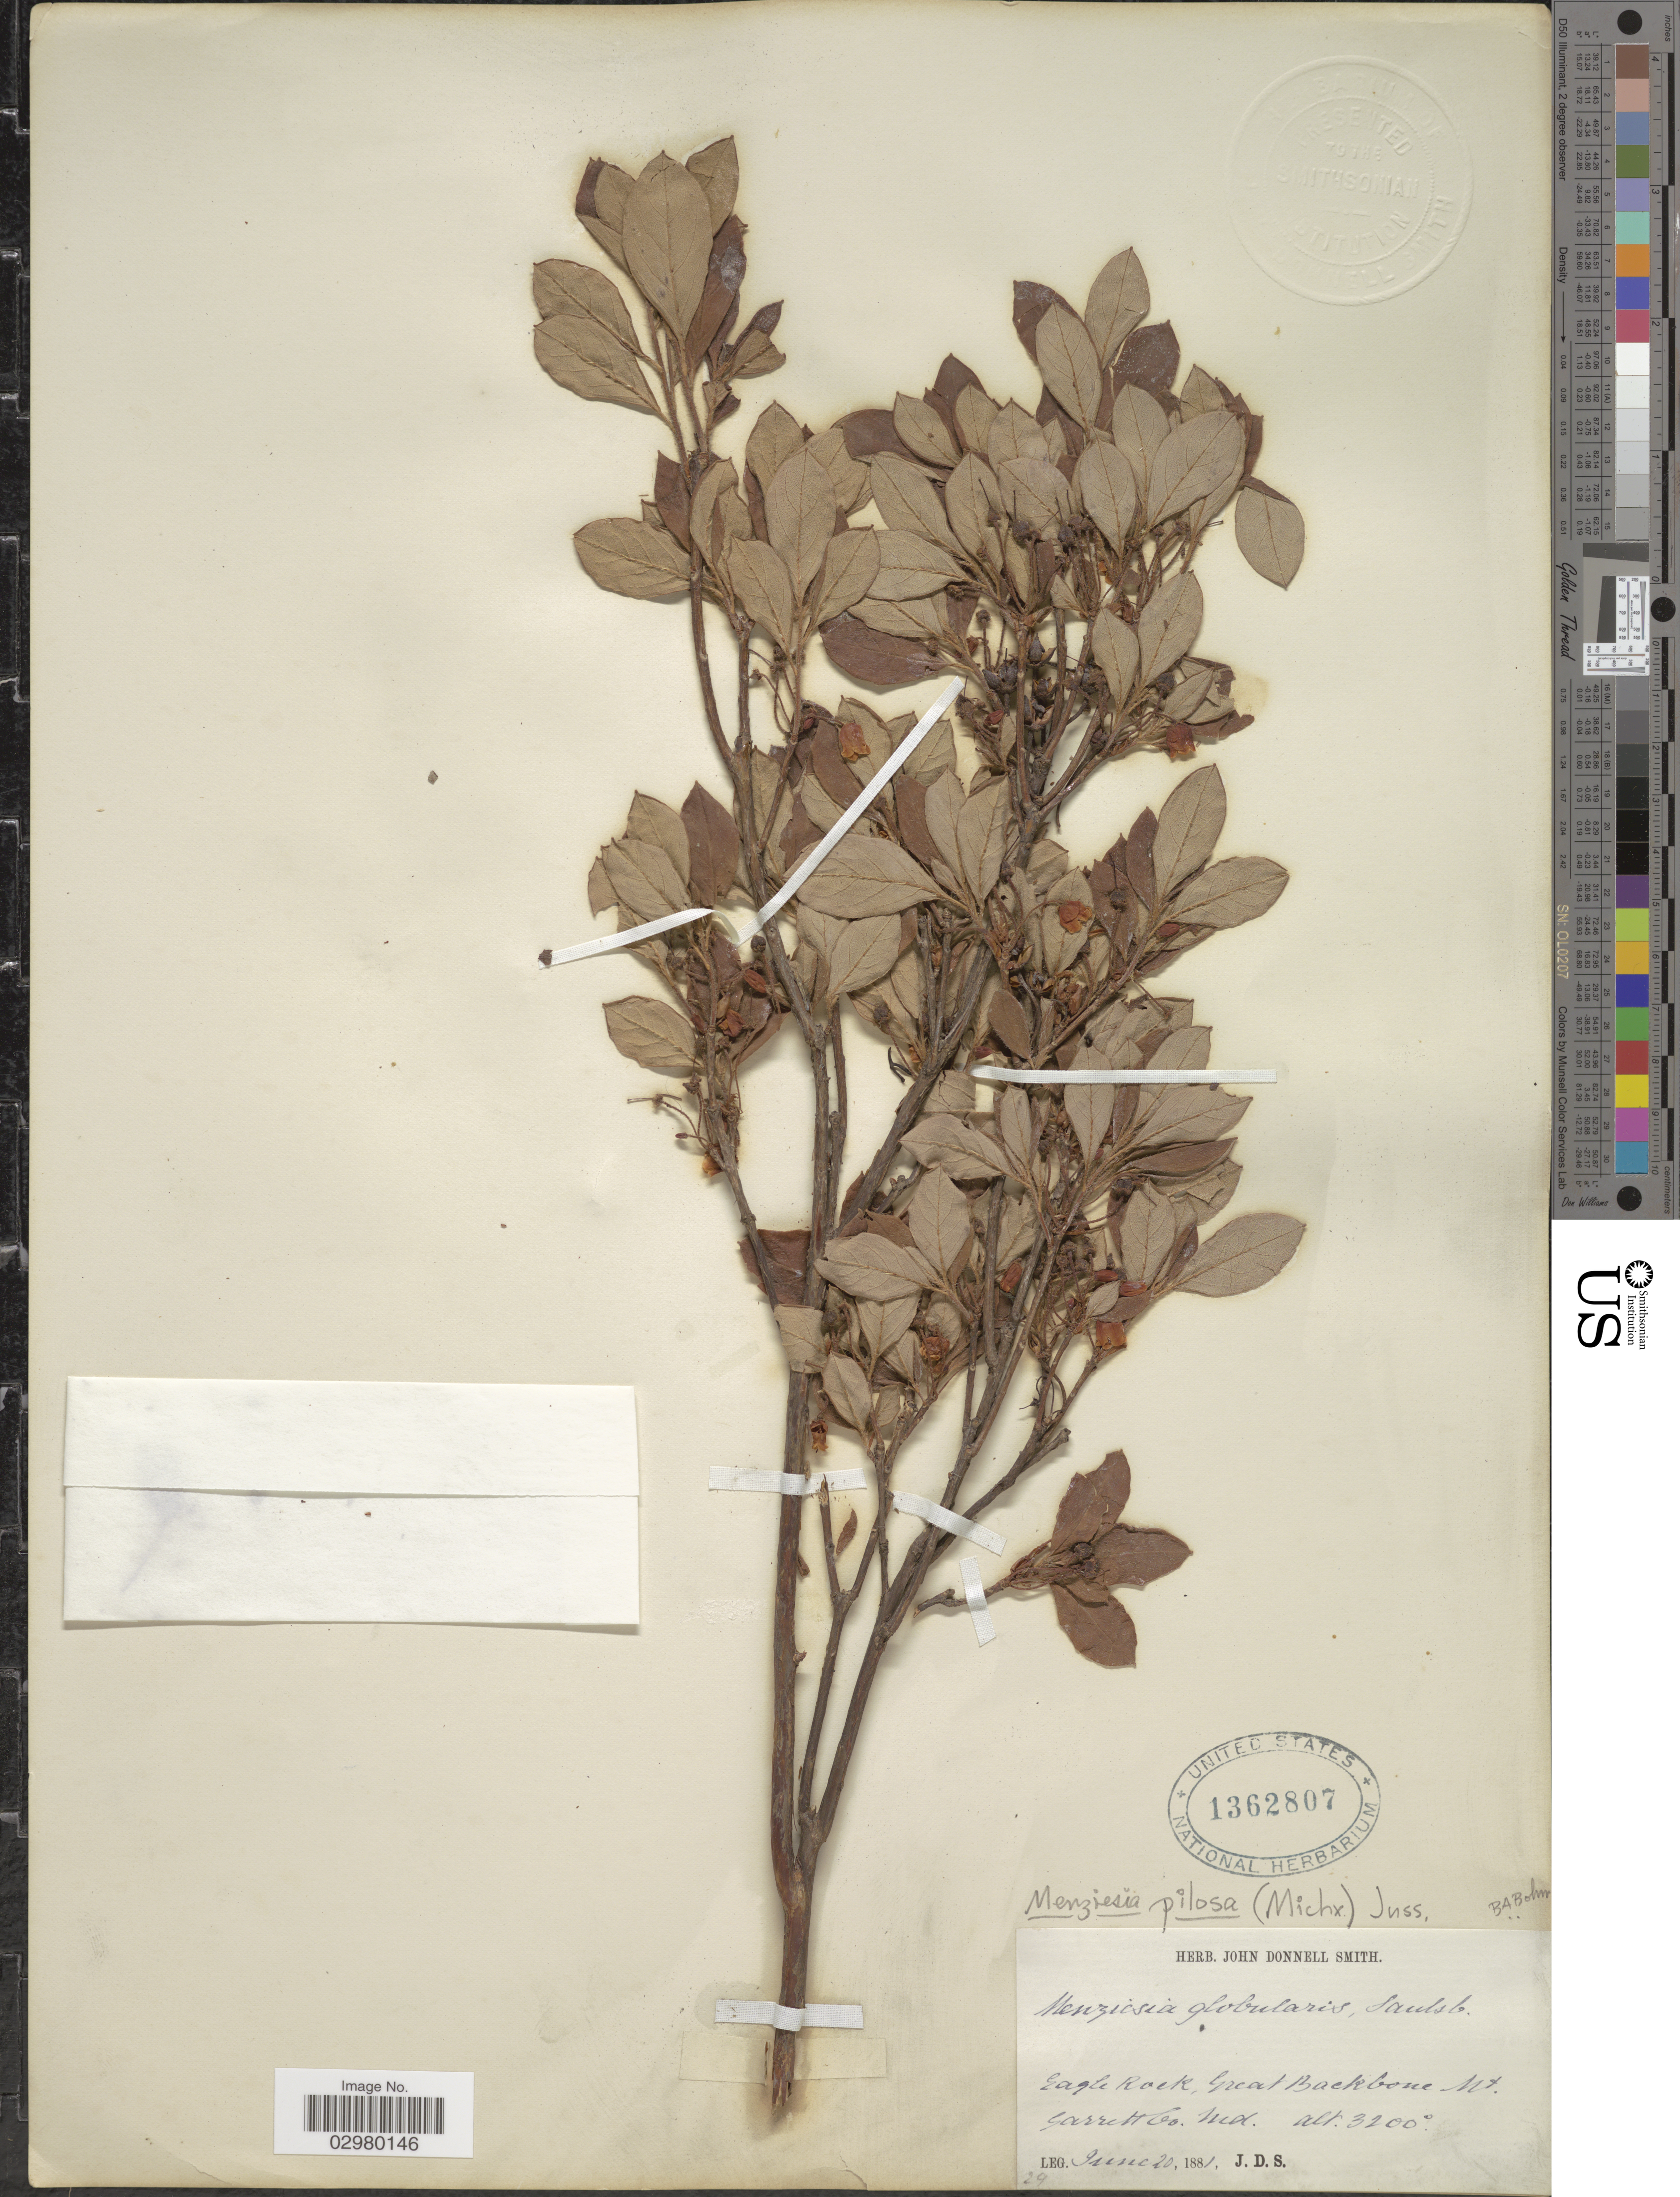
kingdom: Plantae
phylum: Tracheophyta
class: Magnoliopsida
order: Ericales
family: Ericaceae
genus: Menziesia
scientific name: Menziesia pilosa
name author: (Michx.) Juss.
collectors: J. Donnell Smith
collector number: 29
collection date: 1881-06-20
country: United States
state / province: Maryland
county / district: Garrett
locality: Eagle Rock. Great Backbone Mt. Garrett Co.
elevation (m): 975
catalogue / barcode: US 1362807